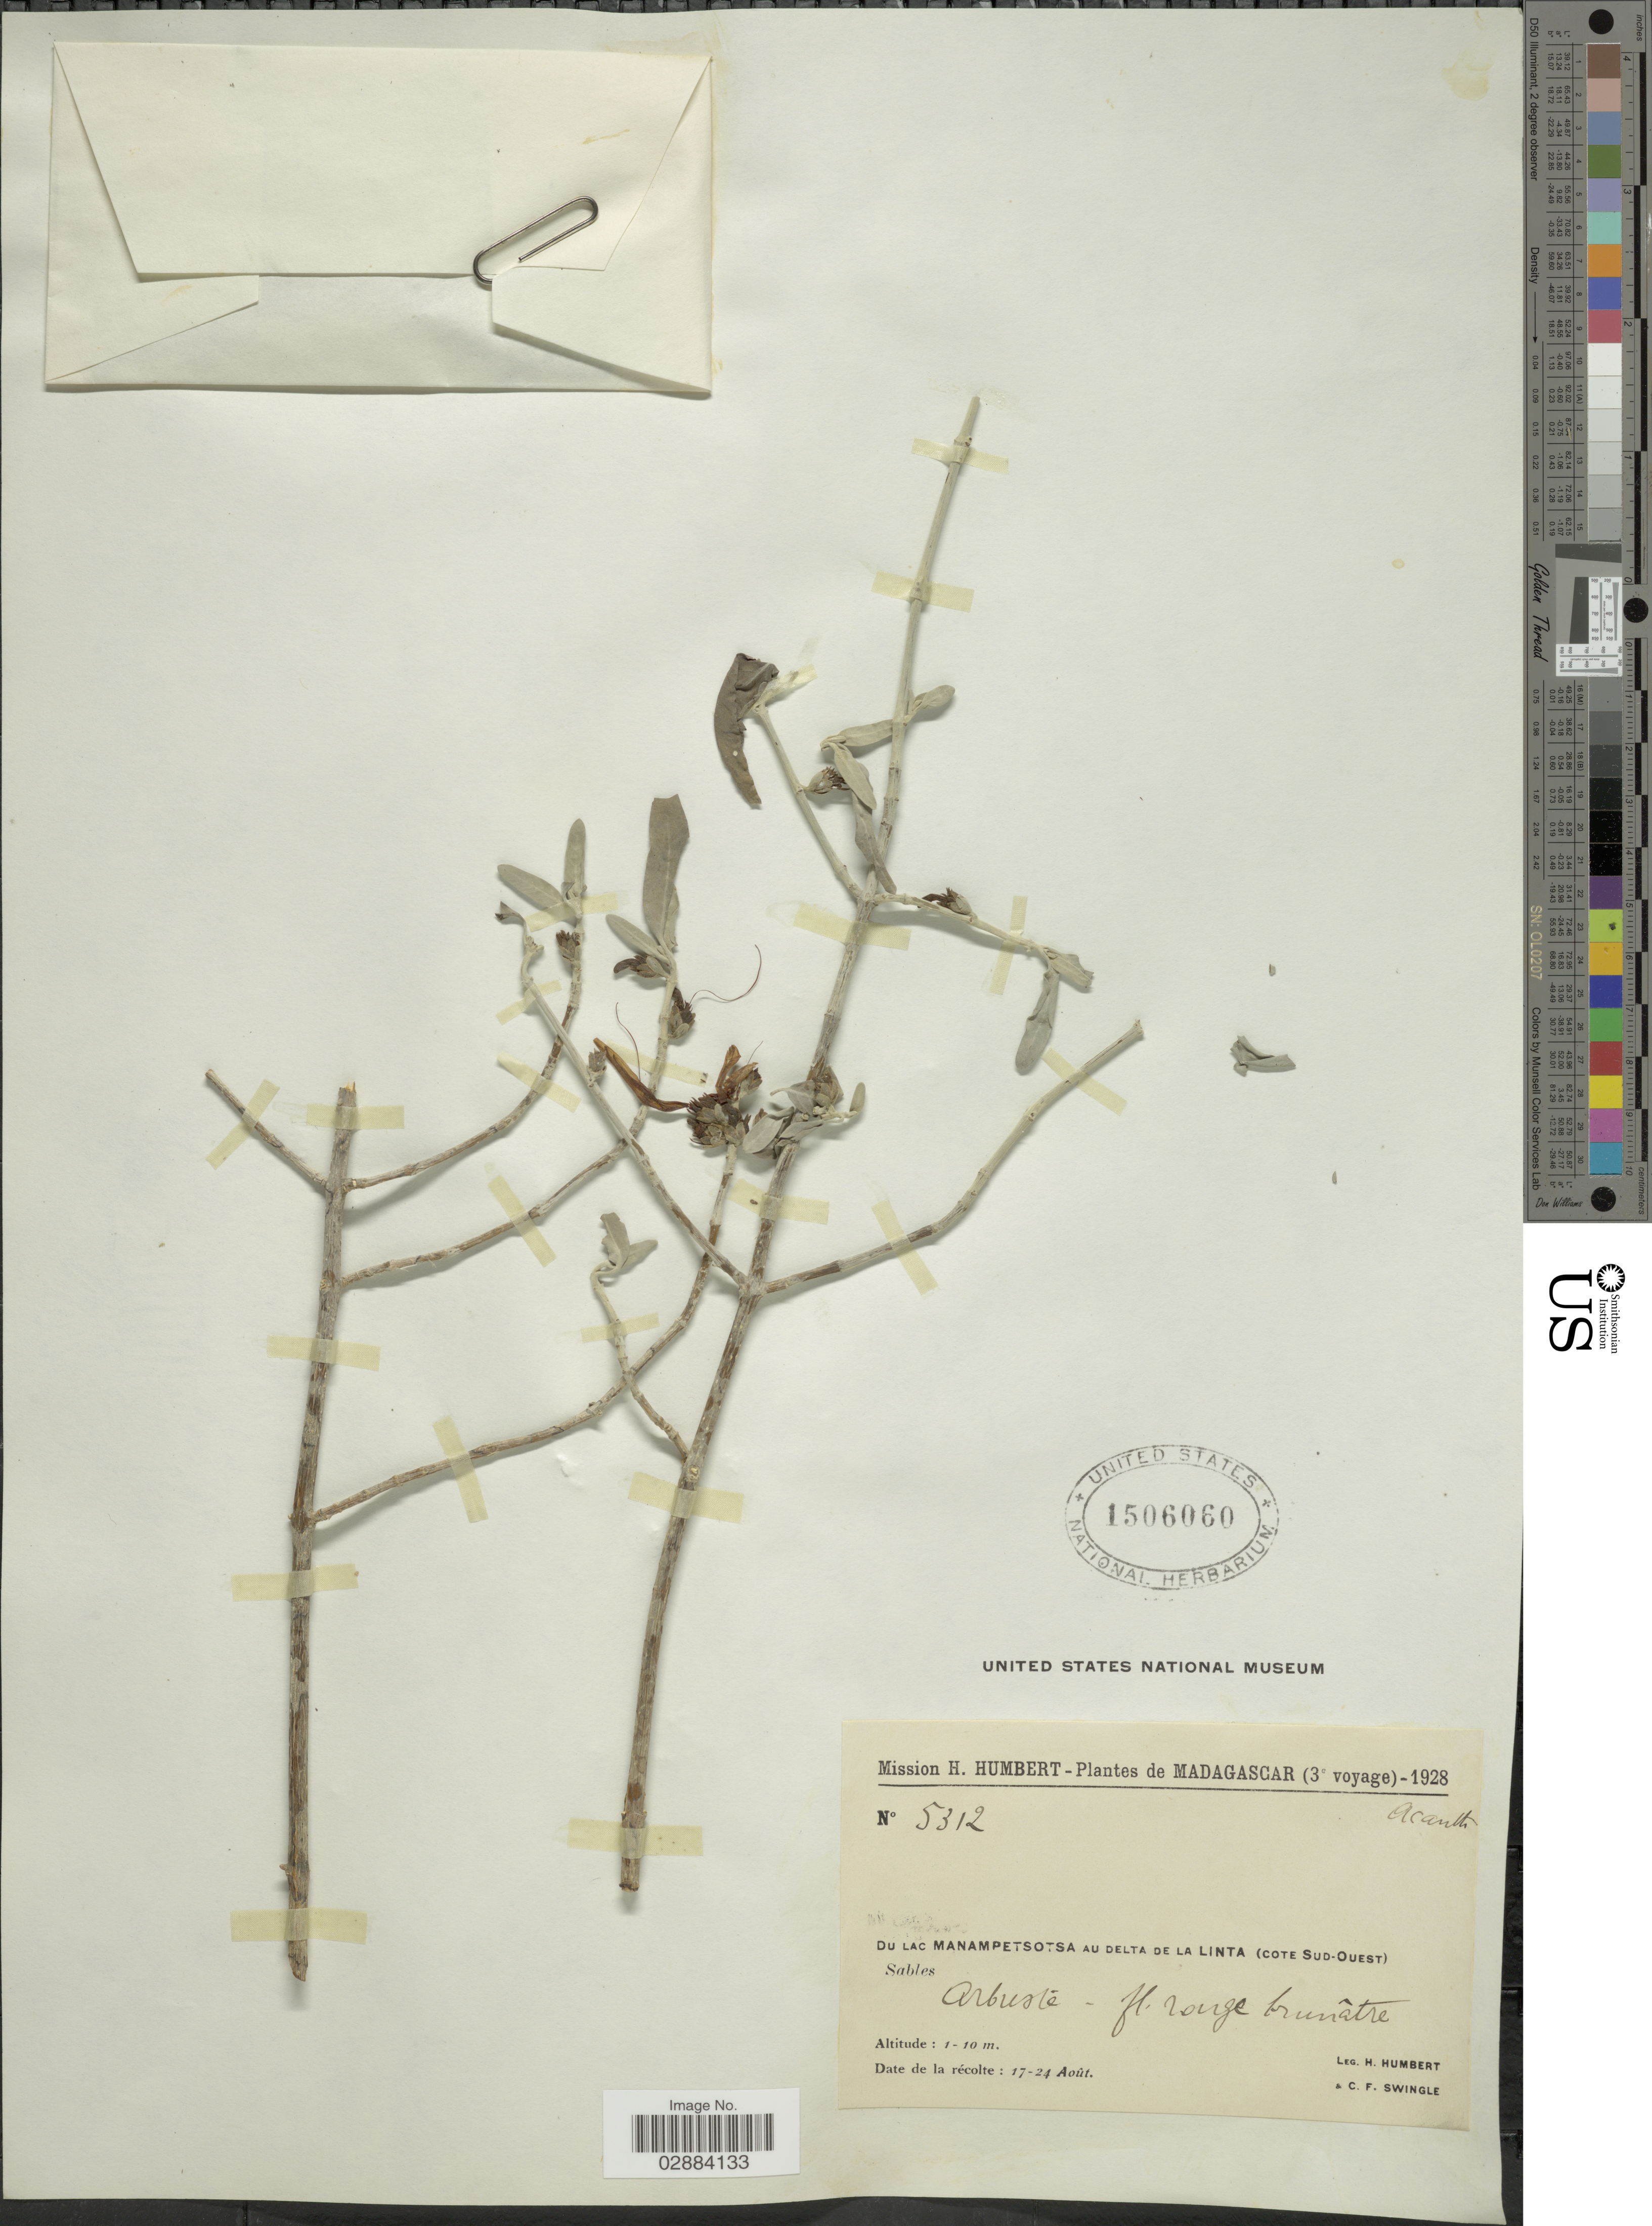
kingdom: Plantae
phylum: Tracheophyta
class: Magnoliopsida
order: Lamiales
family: Acanthaceae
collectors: H. Humbert & C. Swingle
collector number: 5312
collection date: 1928-08-17/1928-08-24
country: Madagascar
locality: Du Lac Manampetsotsa au delta de La Linta (cote Sud-Ouest). Sables.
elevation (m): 1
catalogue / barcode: US 1506060